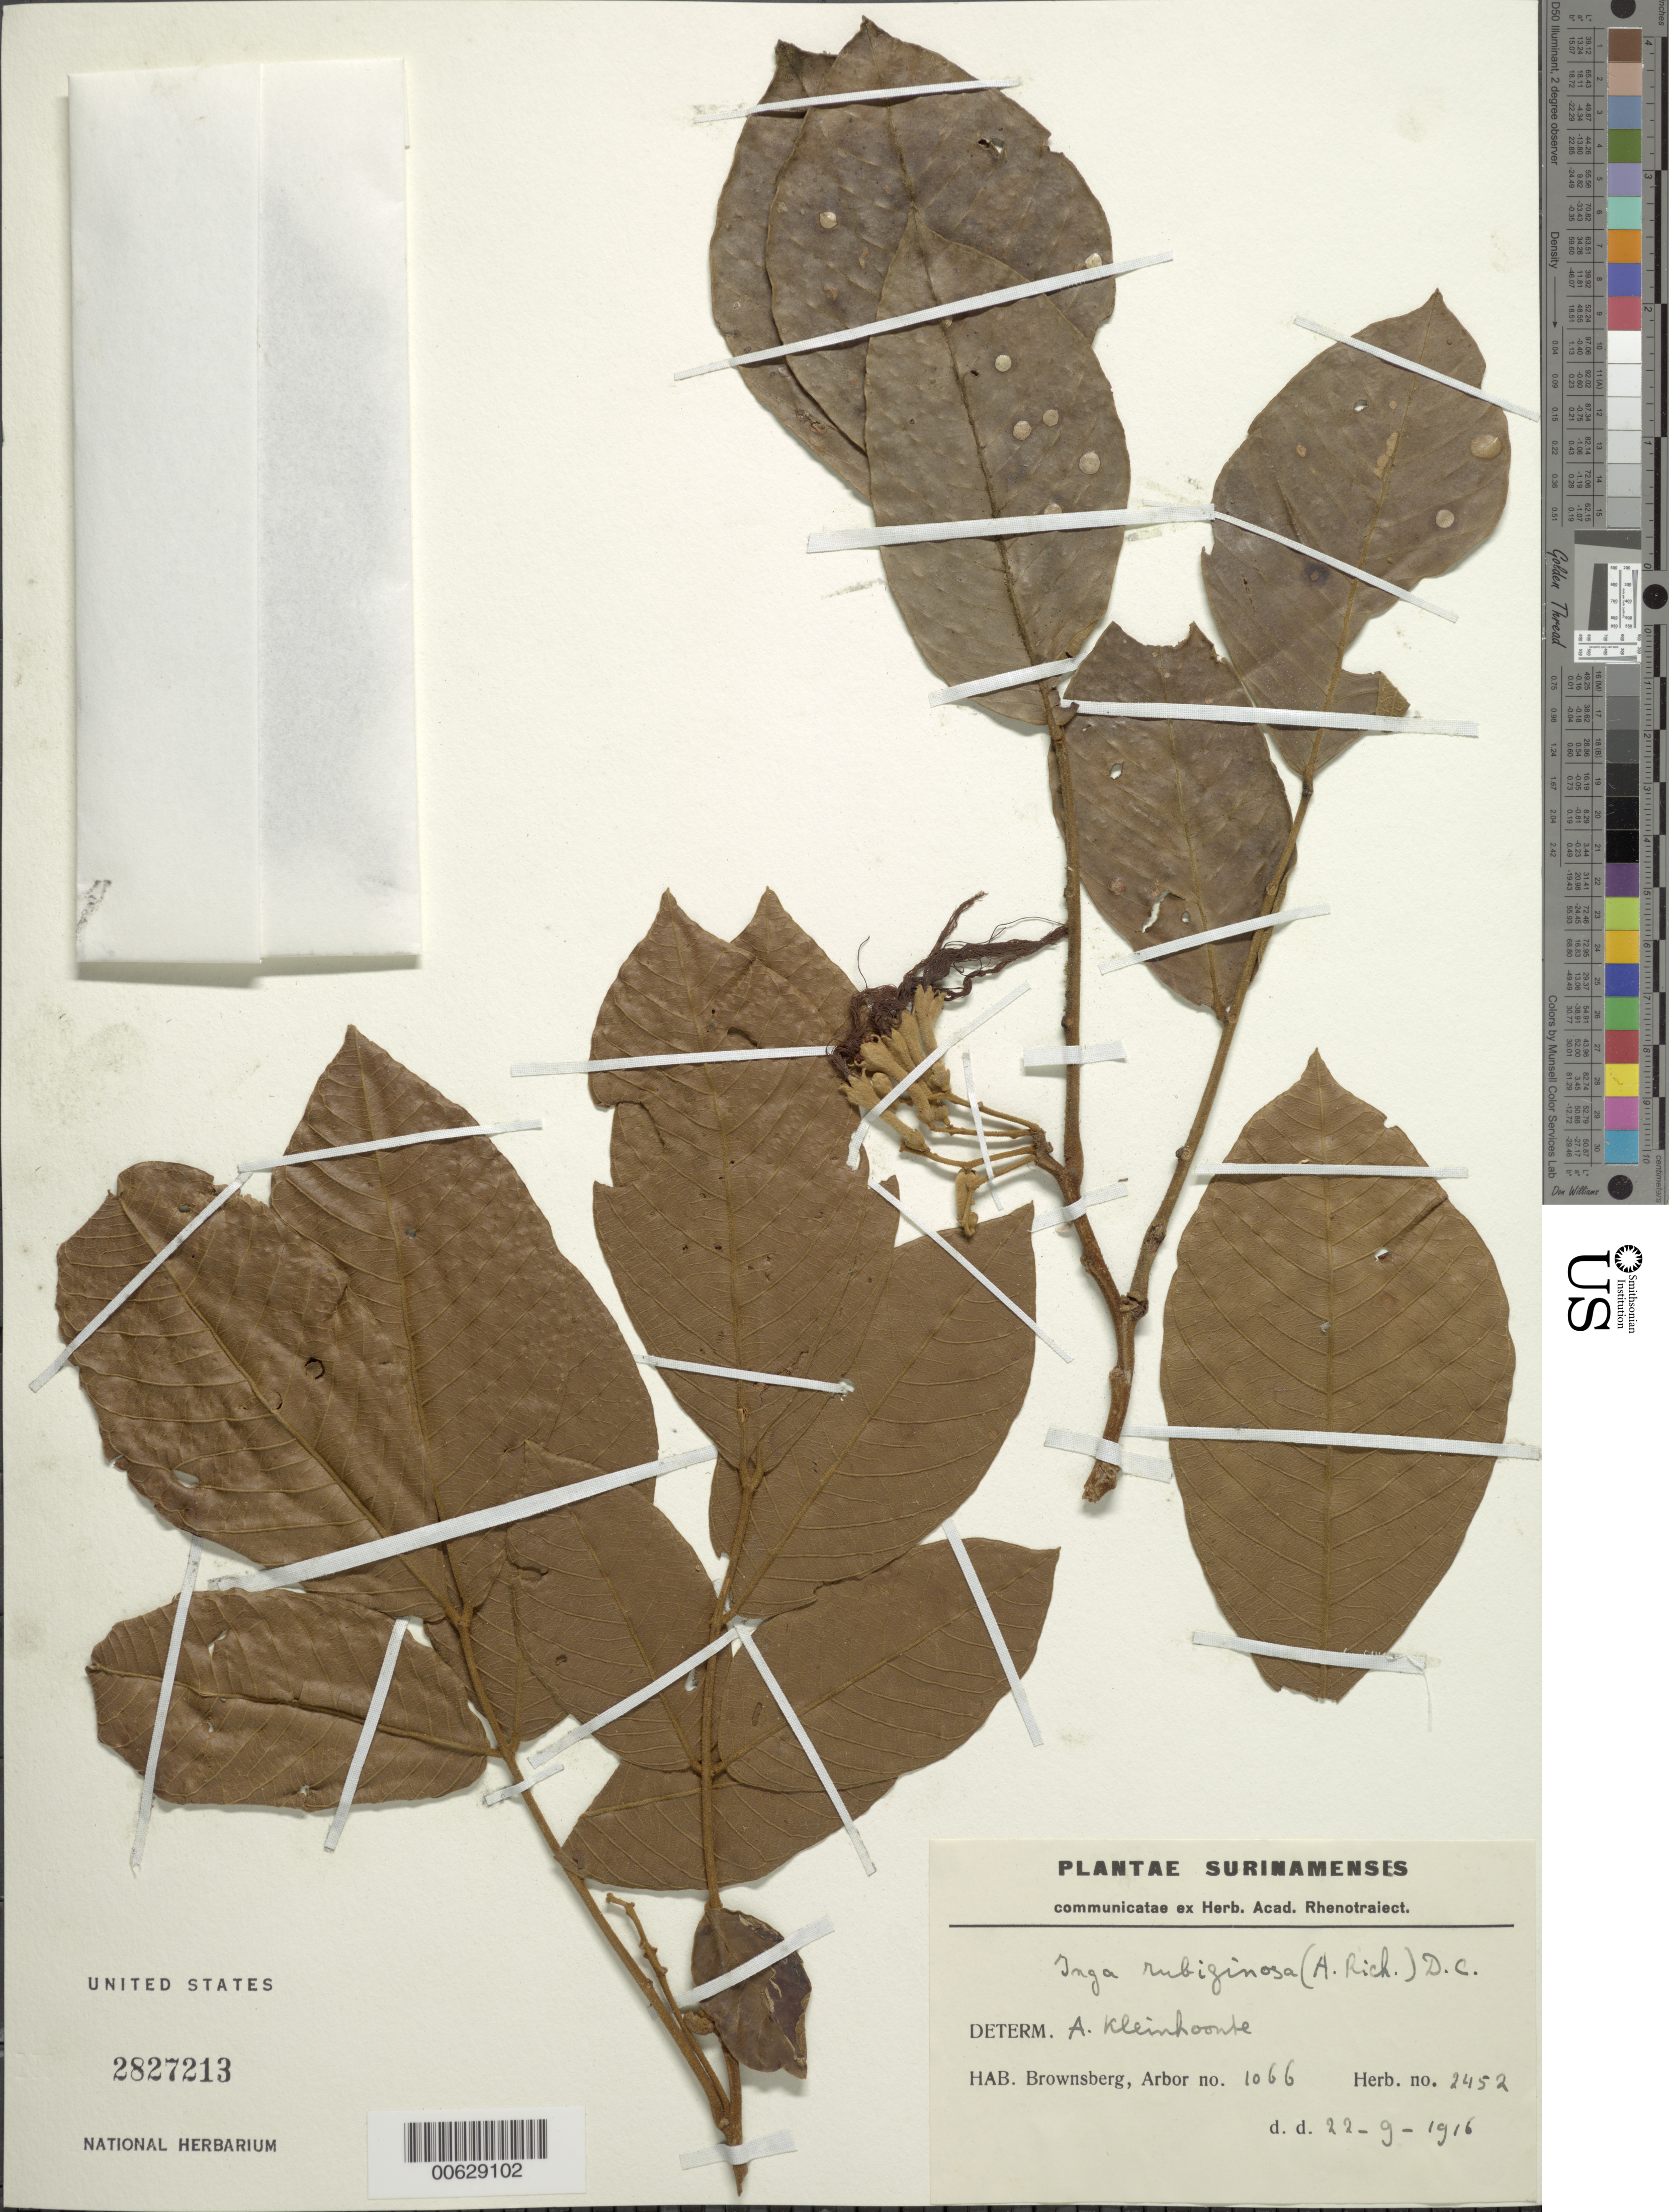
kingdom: Plantae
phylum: Tracheophyta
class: Magnoliopsida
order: Fabales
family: Fabaceae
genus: Inga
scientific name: Inga rubiginosa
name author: (Rich.) DC.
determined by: Kleinhoonte, Anthonia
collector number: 2452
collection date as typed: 22-Sep-16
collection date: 1916-09-22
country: Suriname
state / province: Brokopondo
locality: Brownsberg, Forest Reserve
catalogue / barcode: US 2827213